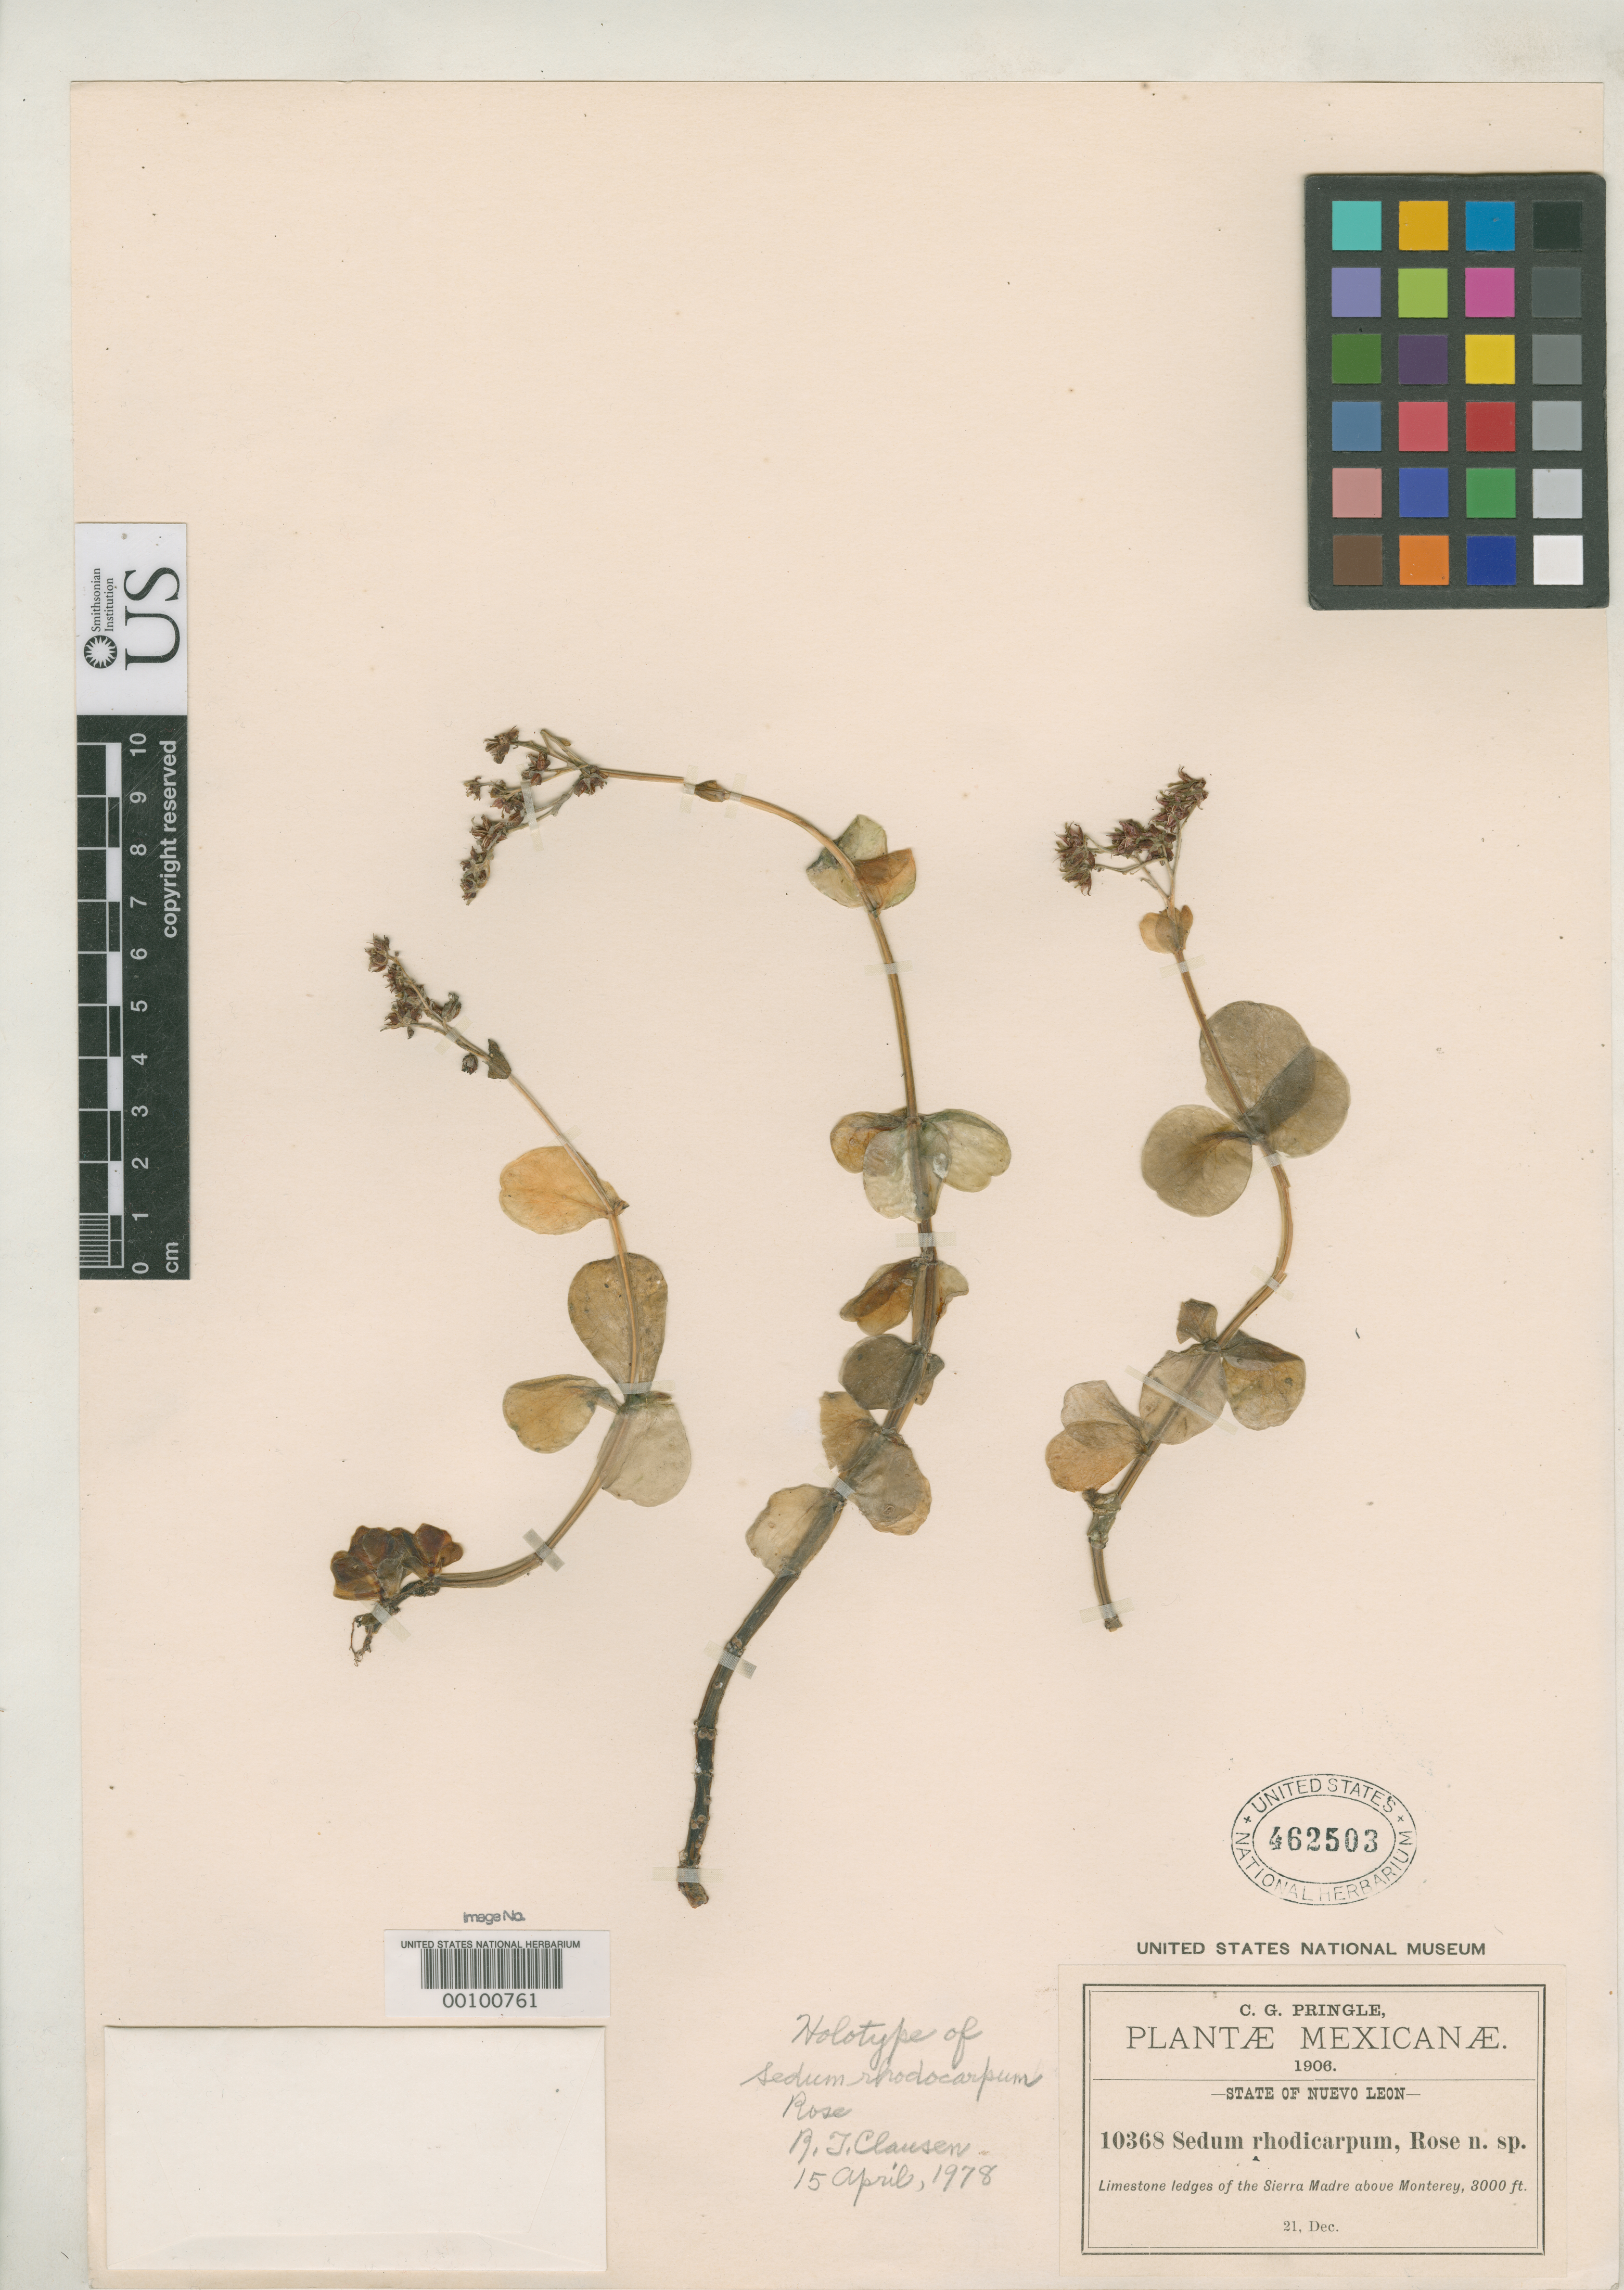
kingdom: Plantae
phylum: Tracheophyta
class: Magnoliopsida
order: Saxifragales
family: Crassulaceae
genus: Sedum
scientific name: Sedum rhodocarpum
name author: Rose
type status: Holotype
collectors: C. G. Pringle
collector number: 10368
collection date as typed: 21 Dec 1906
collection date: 1906-12-21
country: Mexico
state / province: Nuevo León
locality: Sierra Madre above Monterrey.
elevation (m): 1800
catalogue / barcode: US 462503